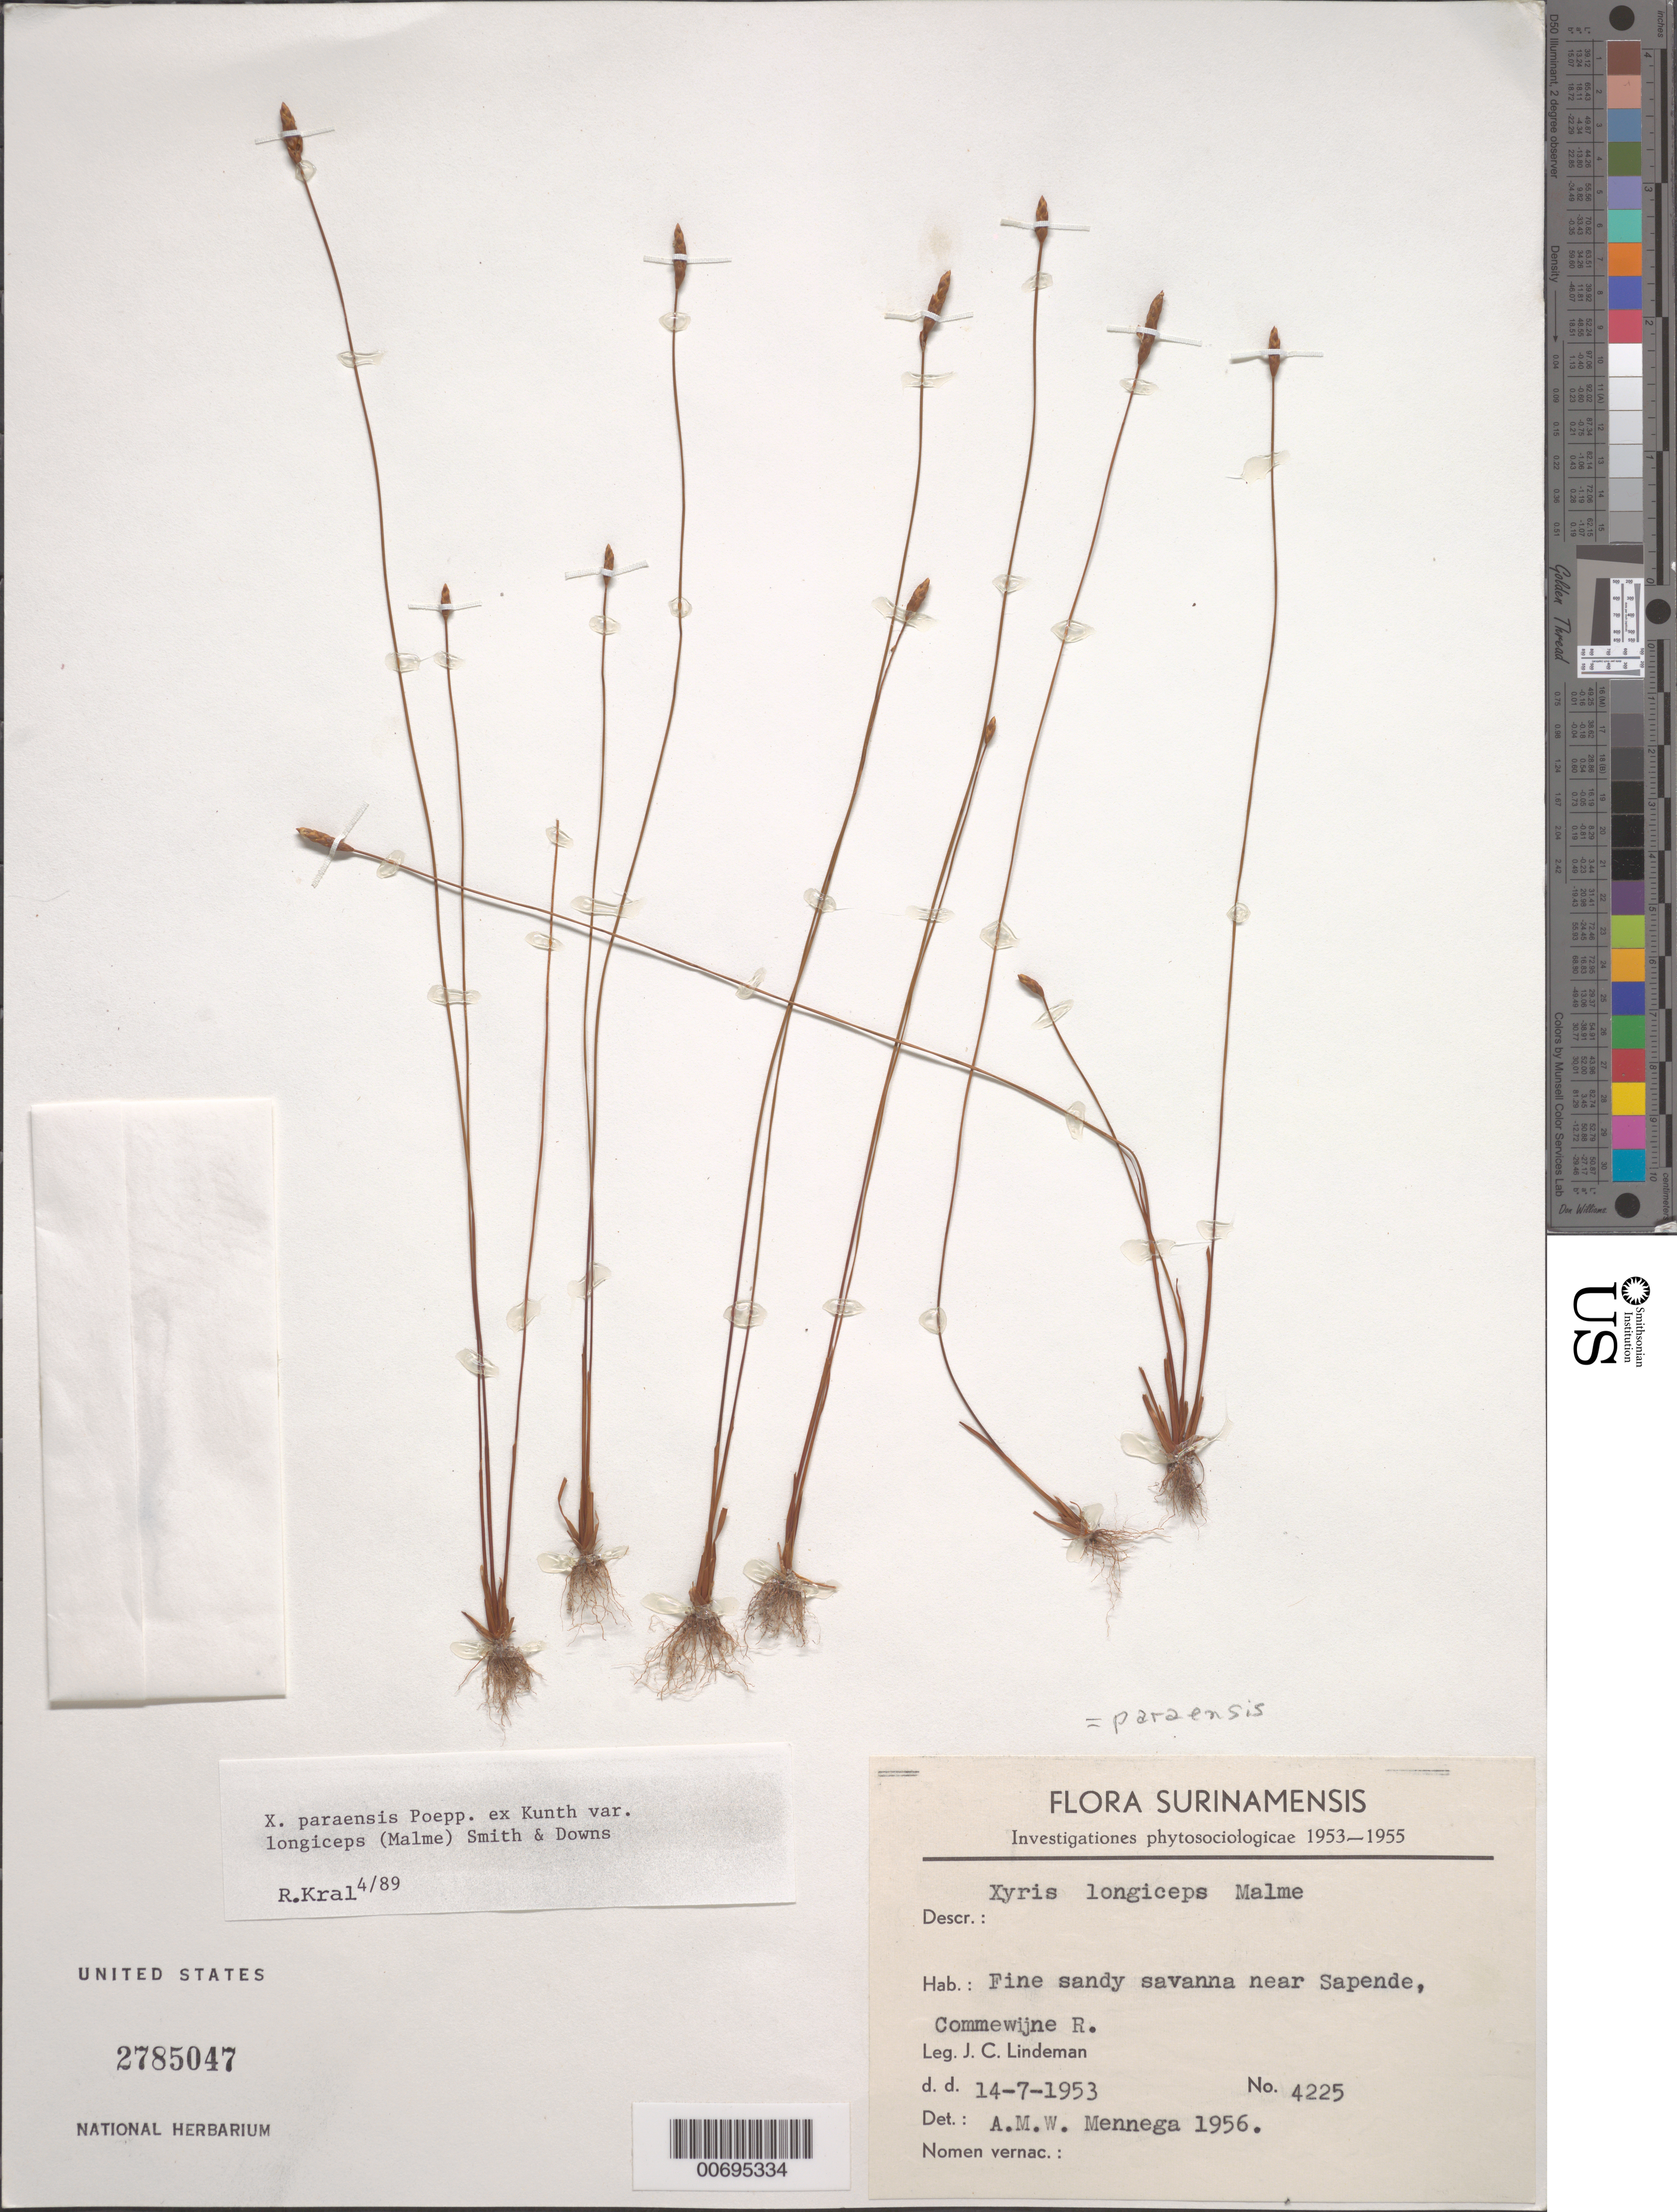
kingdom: Plantae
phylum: Tracheophyta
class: Liliopsida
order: Poales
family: Xyridaceae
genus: Xyris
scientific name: Xyris paraensis var. longiceps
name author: (Malme) L.B. Sm. & Downs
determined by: Kral, Robert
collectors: J. C. Lindeman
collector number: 4225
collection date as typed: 14-Jul-53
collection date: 1953-07-14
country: Suriname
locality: Sapende, vic. of, Upper Commewijne R.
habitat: Fine sandy savanna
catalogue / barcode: US 2785047